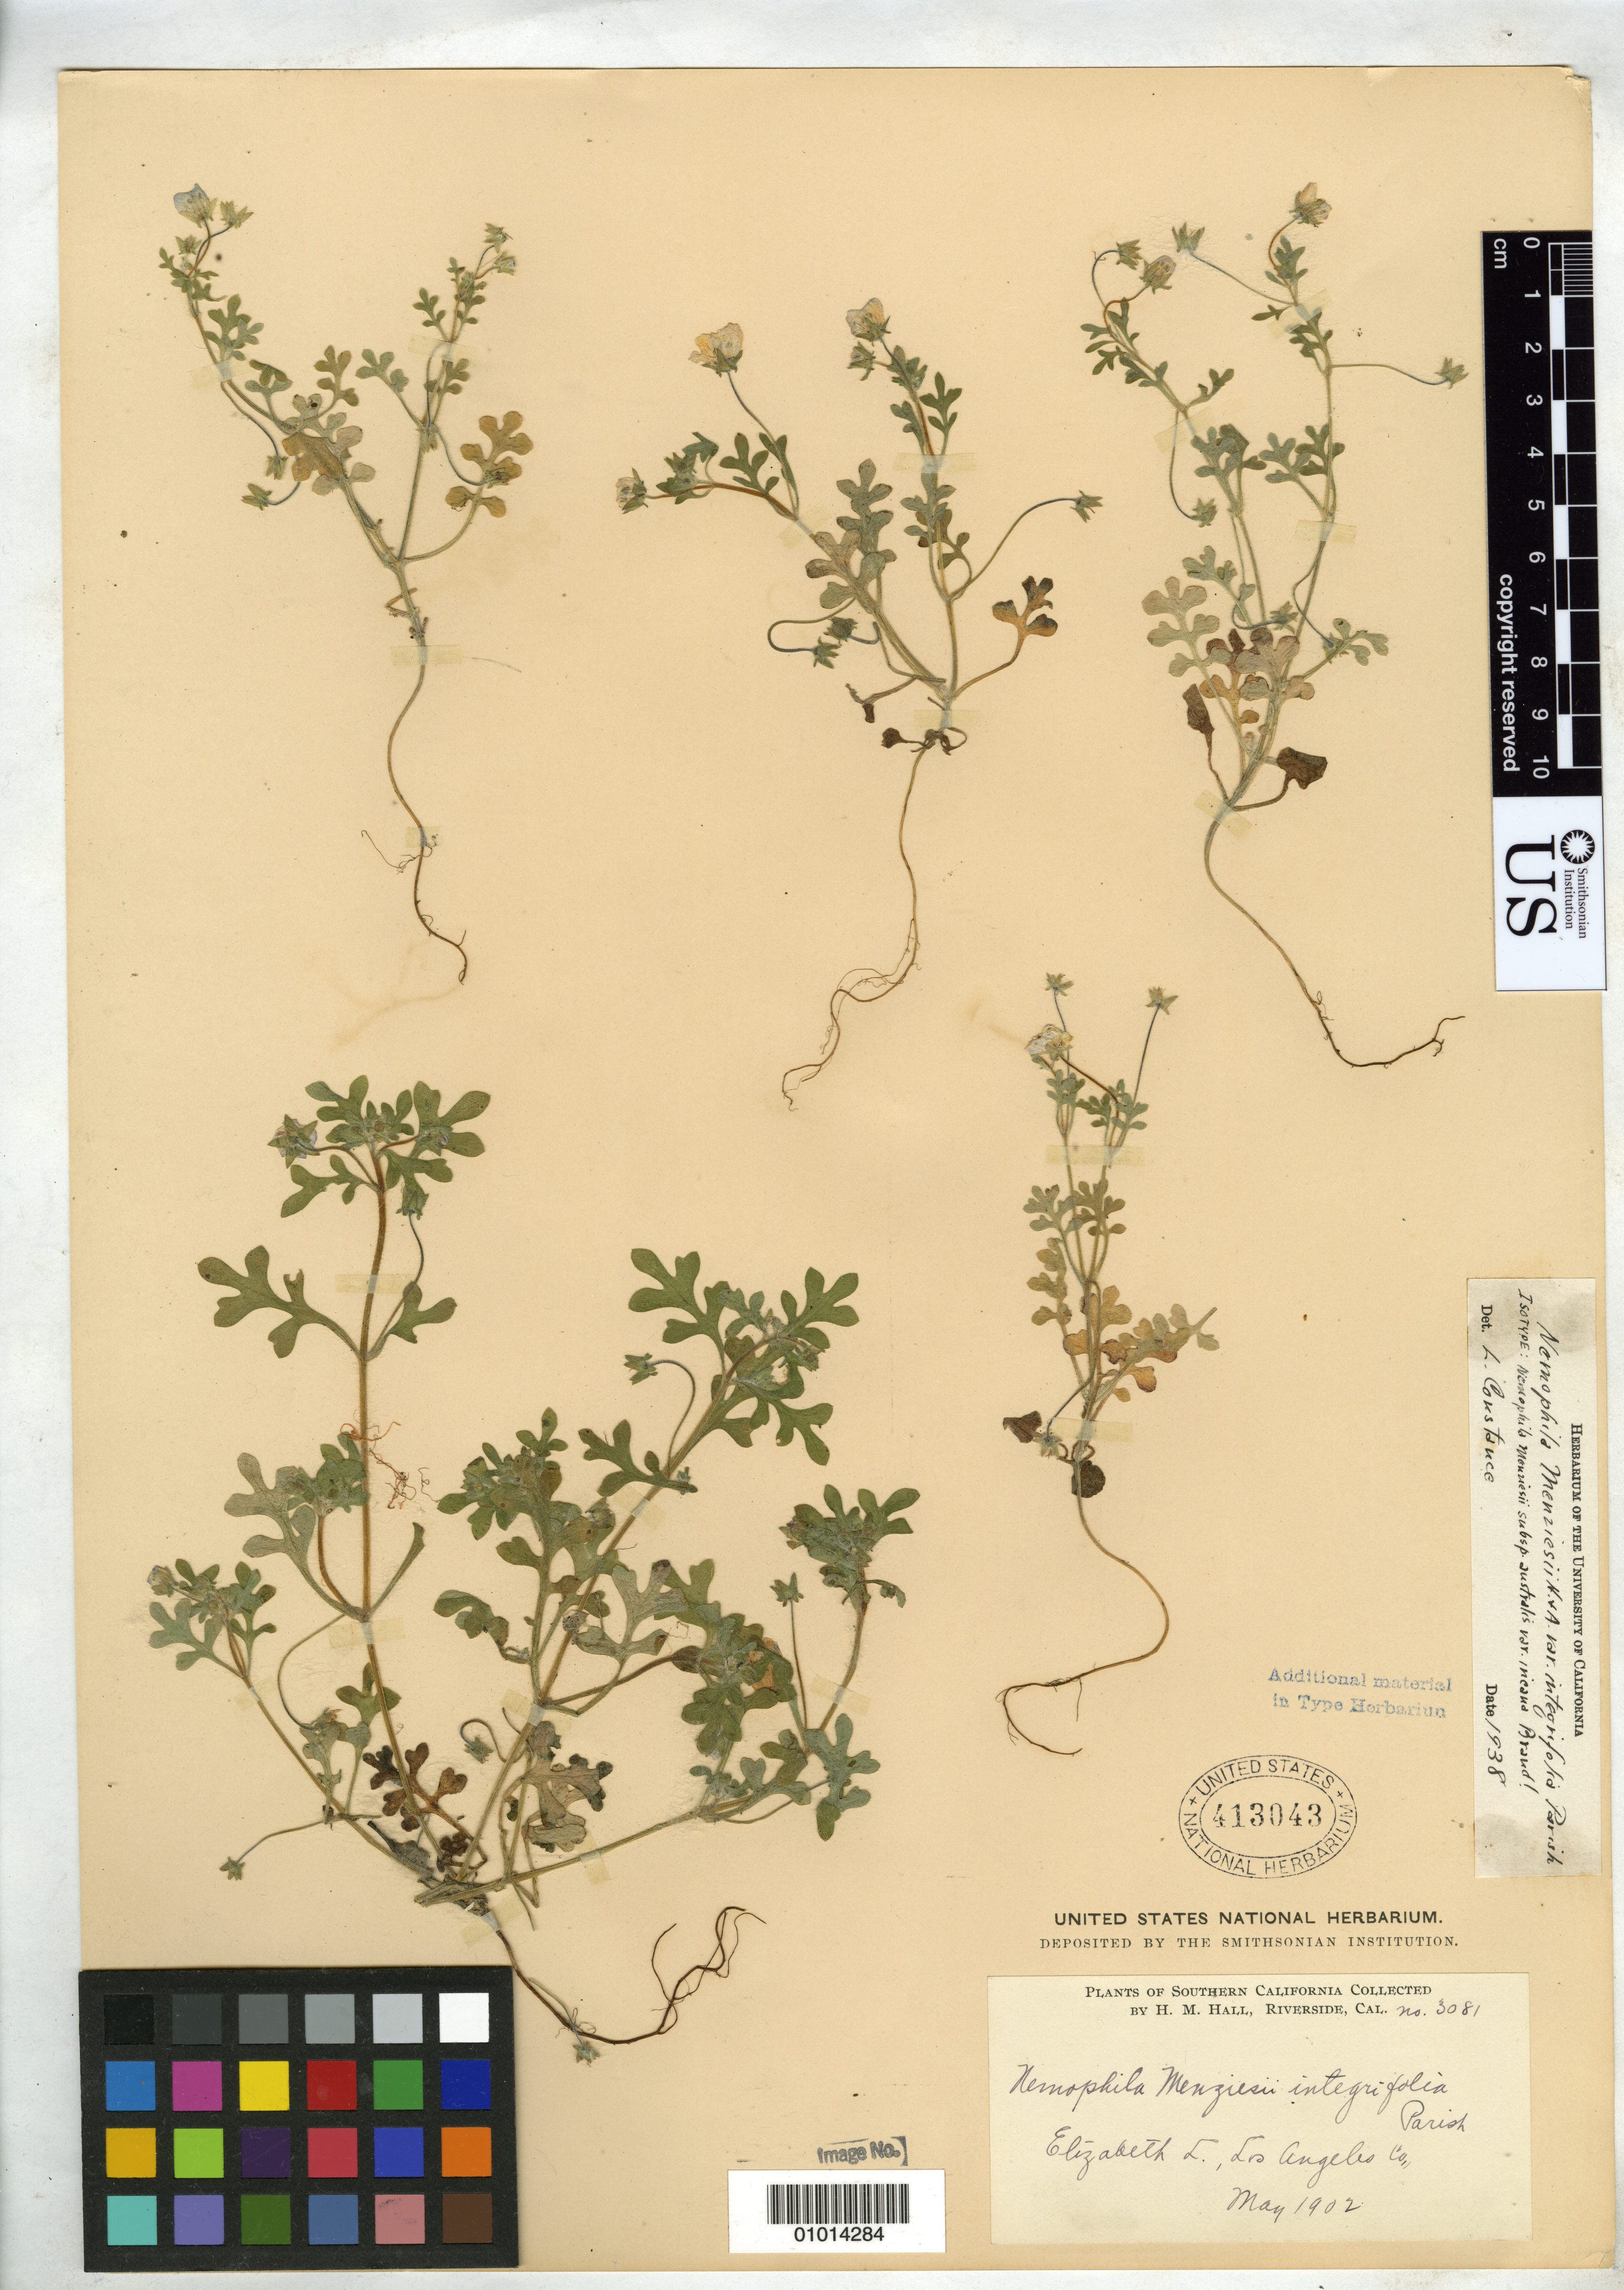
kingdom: Plantae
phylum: Tracheophyta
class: Magnoliopsida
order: Boraginales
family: Hydrophyllaceae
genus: Nemophila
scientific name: Nemophila menziesii subsp. australis var. incana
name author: Brand in Engl.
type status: Isotype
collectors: H. Hall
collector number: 3081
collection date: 1902-05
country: United States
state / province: California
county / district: Los Angeles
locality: Los Angeles Co., Elizabeth Lake.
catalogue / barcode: US 413043